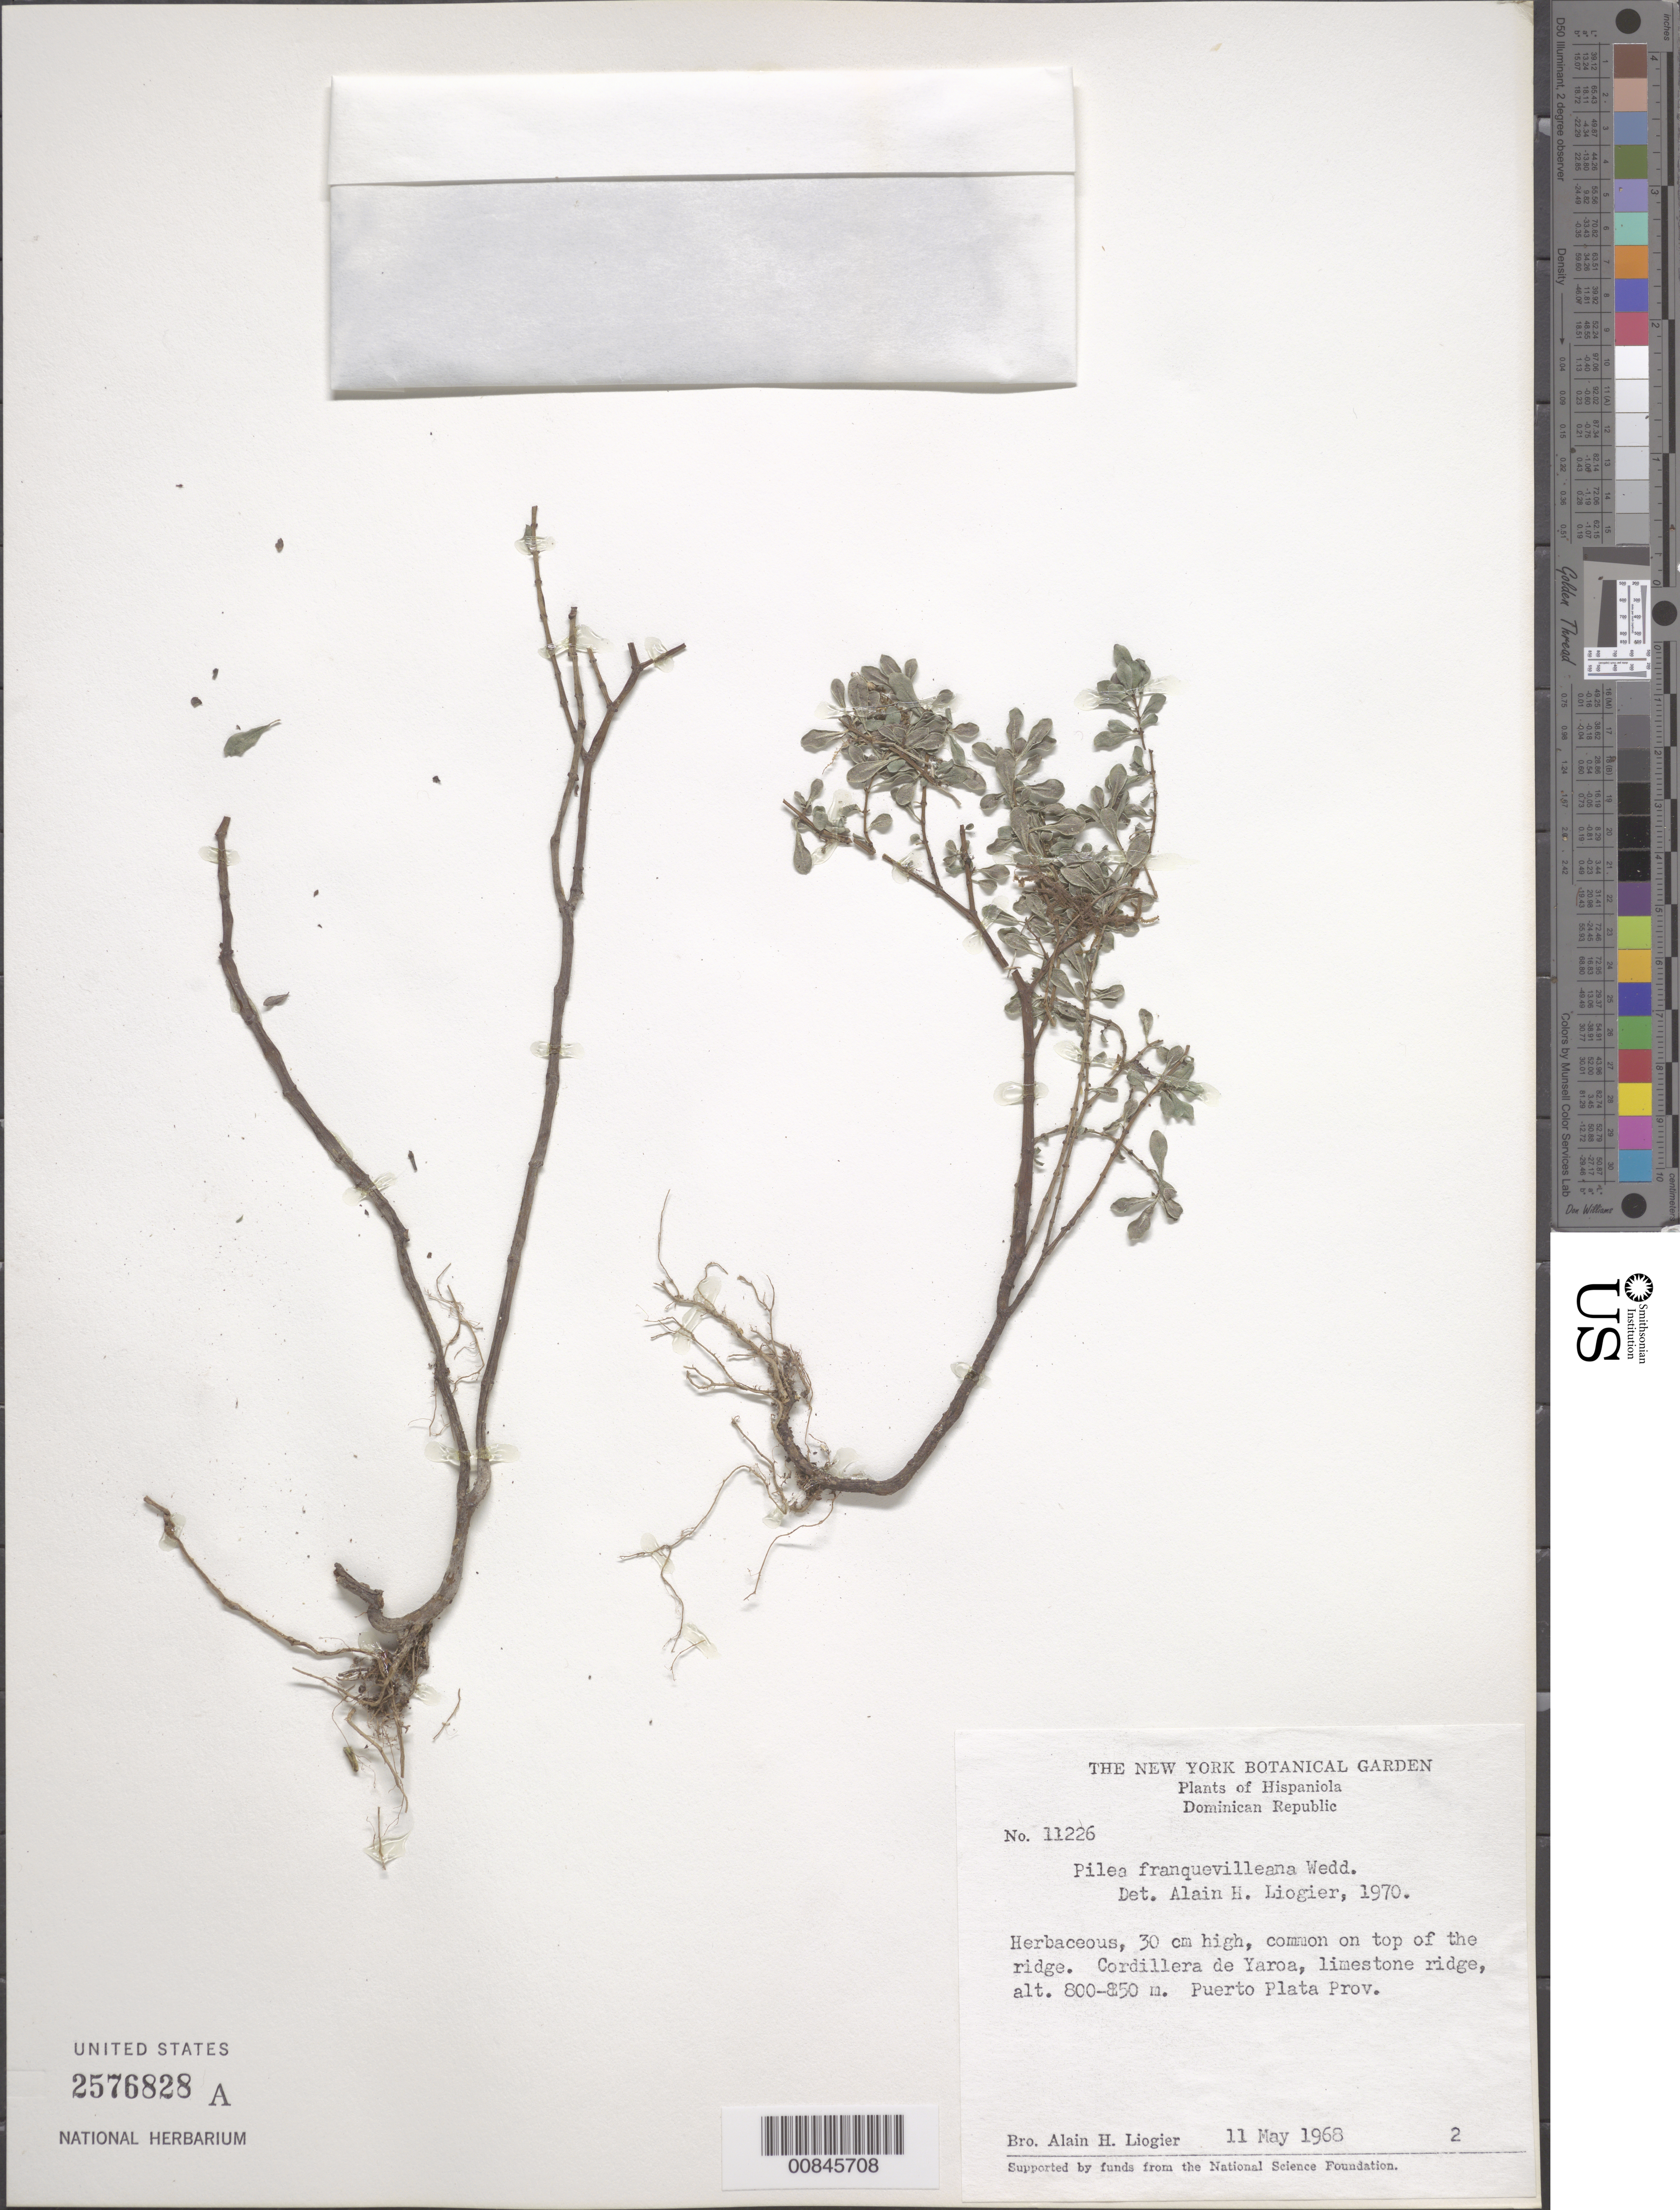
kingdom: Plantae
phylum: Tracheophyta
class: Magnoliopsida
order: Rosales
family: Urticaceae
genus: Pilea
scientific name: Pilea franquevilleana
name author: Wedd.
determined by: Liogier, Alain H.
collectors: A. H. Liogier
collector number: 11226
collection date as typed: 11 May 1968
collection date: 1968-05-11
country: Dominican Republic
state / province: Puerto Plata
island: Hispaniola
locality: Cordillera de Yaroa, limestone ridge.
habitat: Common on top of the ridge. Limestone.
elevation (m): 800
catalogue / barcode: US 2576828A